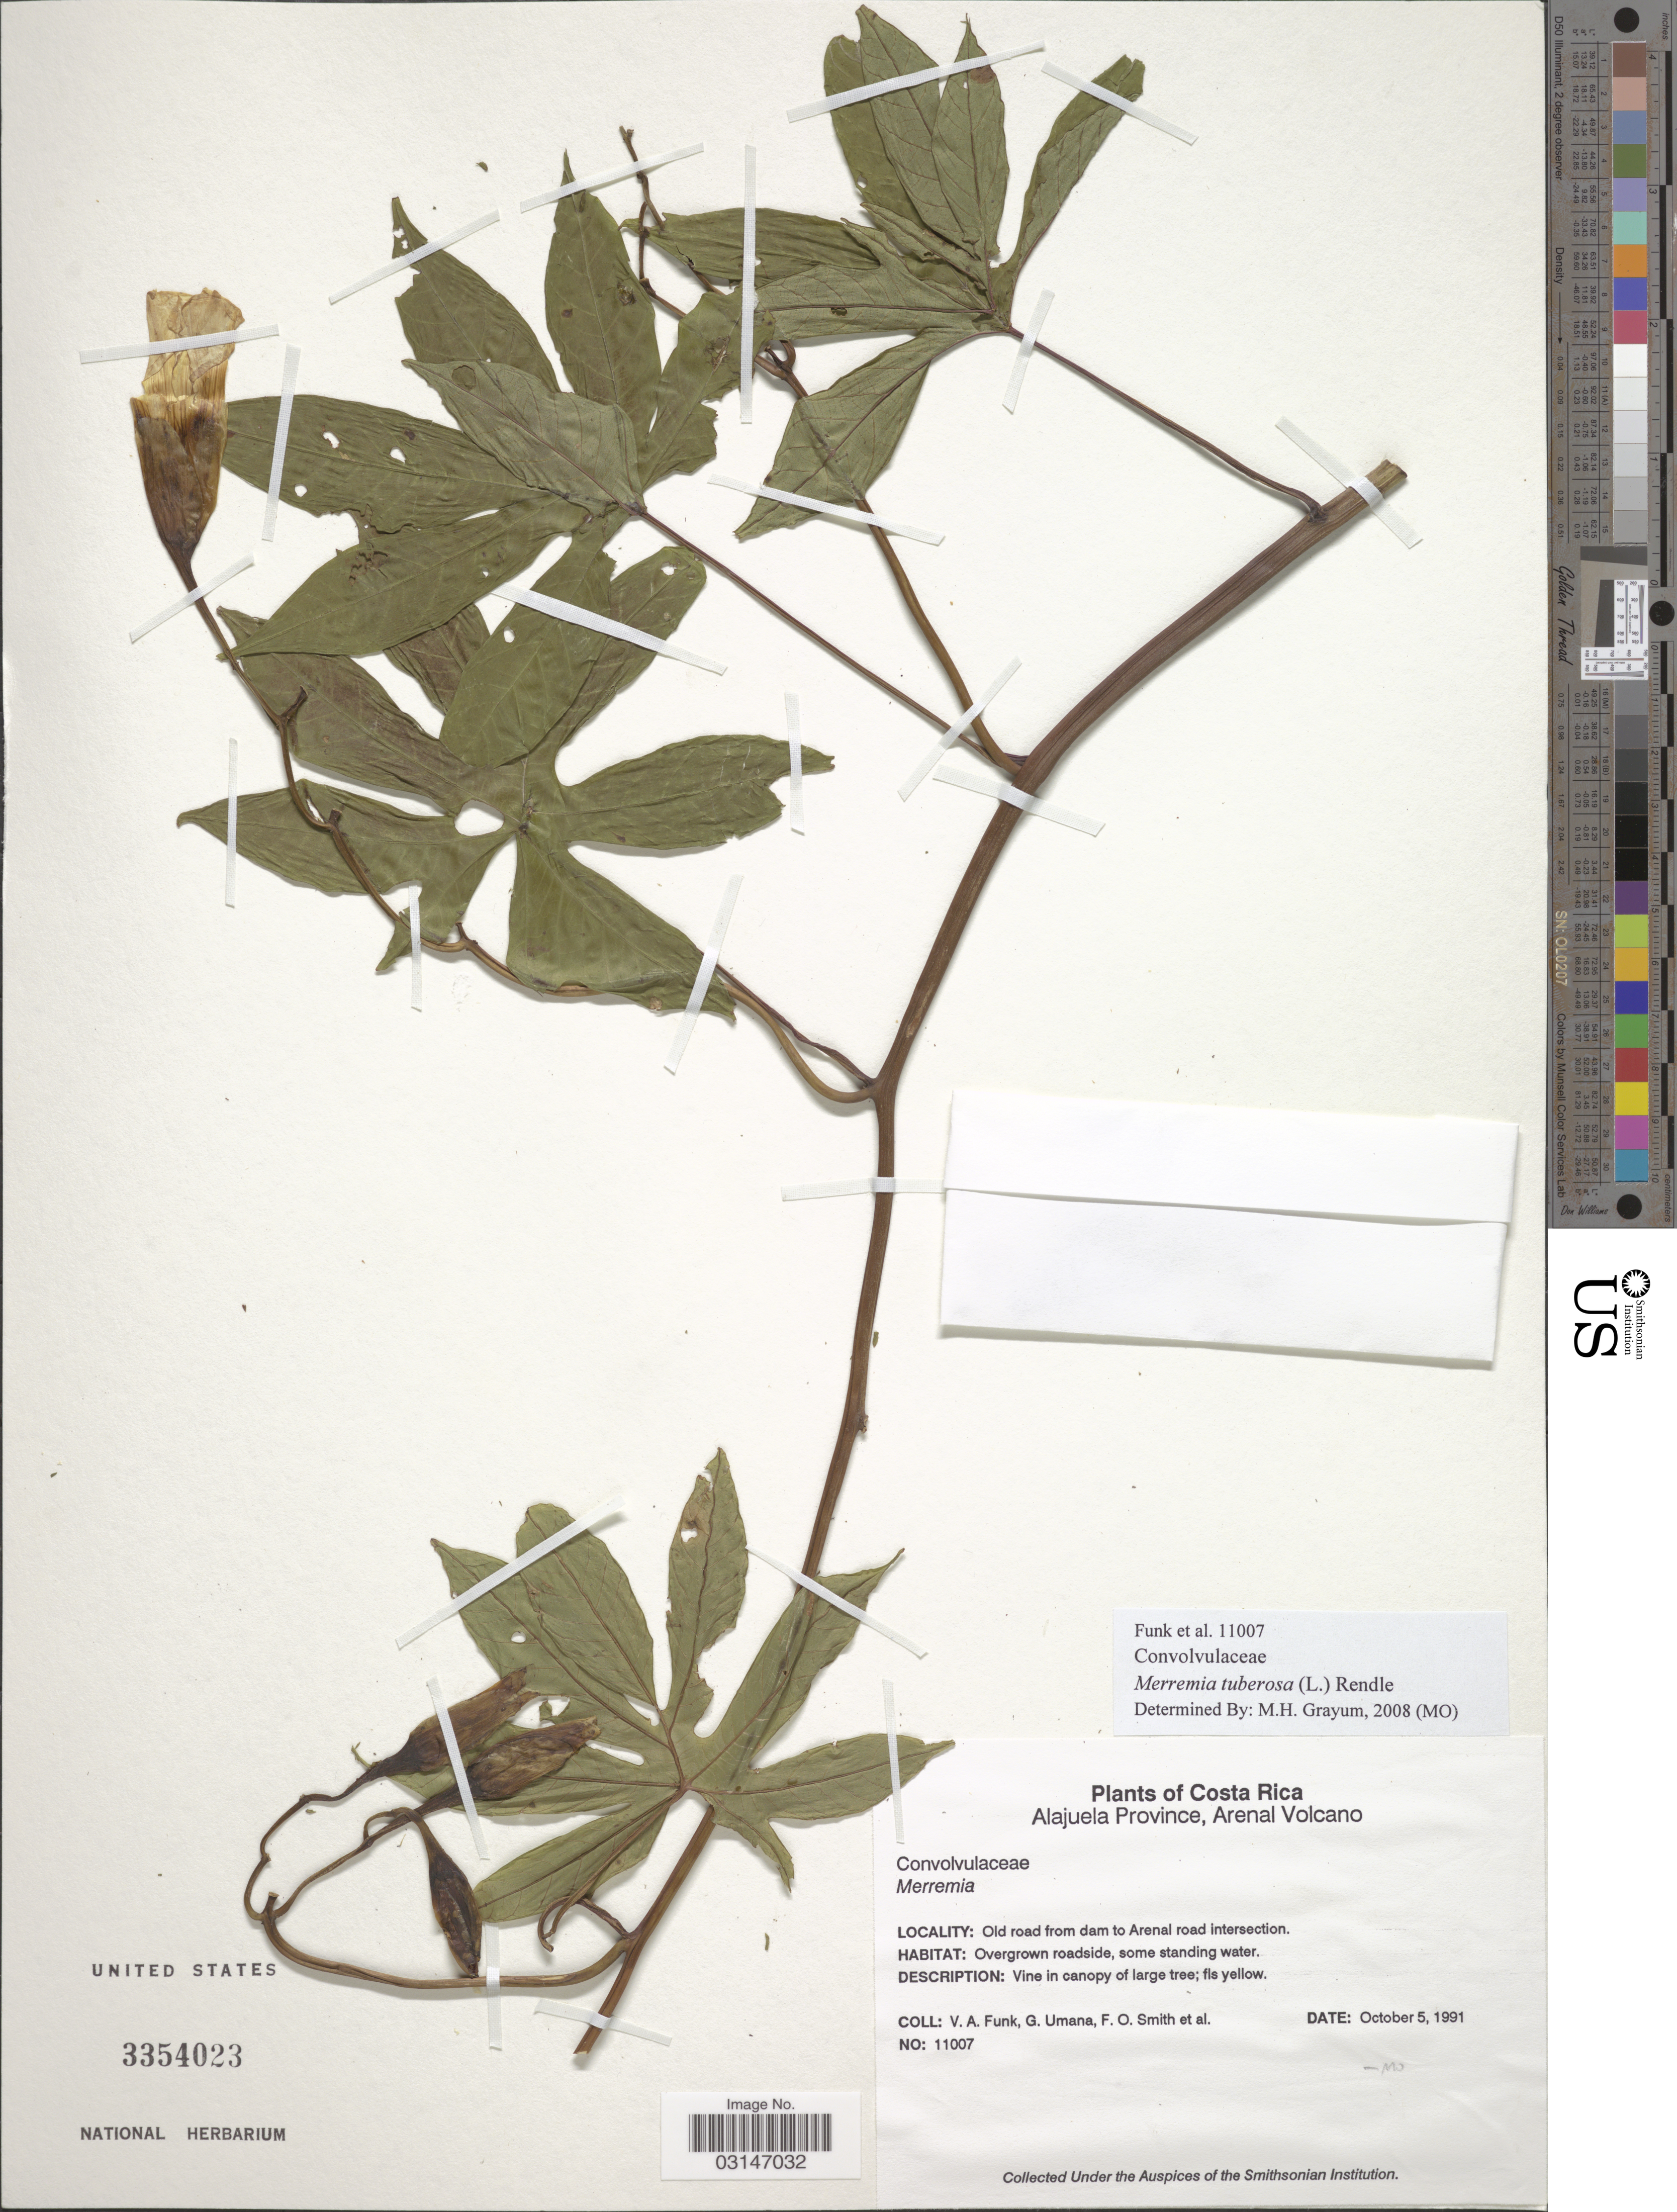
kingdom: Plantae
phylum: Tracheophyta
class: Magnoliopsida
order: Solanales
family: Convolvulaceae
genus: Distimake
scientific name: Distimake tuberosus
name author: (L.) A. R. Simões & Staples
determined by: Strong, Mark T., (BOT), Smithsonian Institution - National Museum of Natural History (UNITED STATES)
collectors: V. Funk, G. Umana, F. Smith & et al.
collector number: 11007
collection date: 1991-10-05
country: Costa Rica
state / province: Alajuela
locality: Arenal Volcano, Old road from dam to Arenal road intersection.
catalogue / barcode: US 3354023